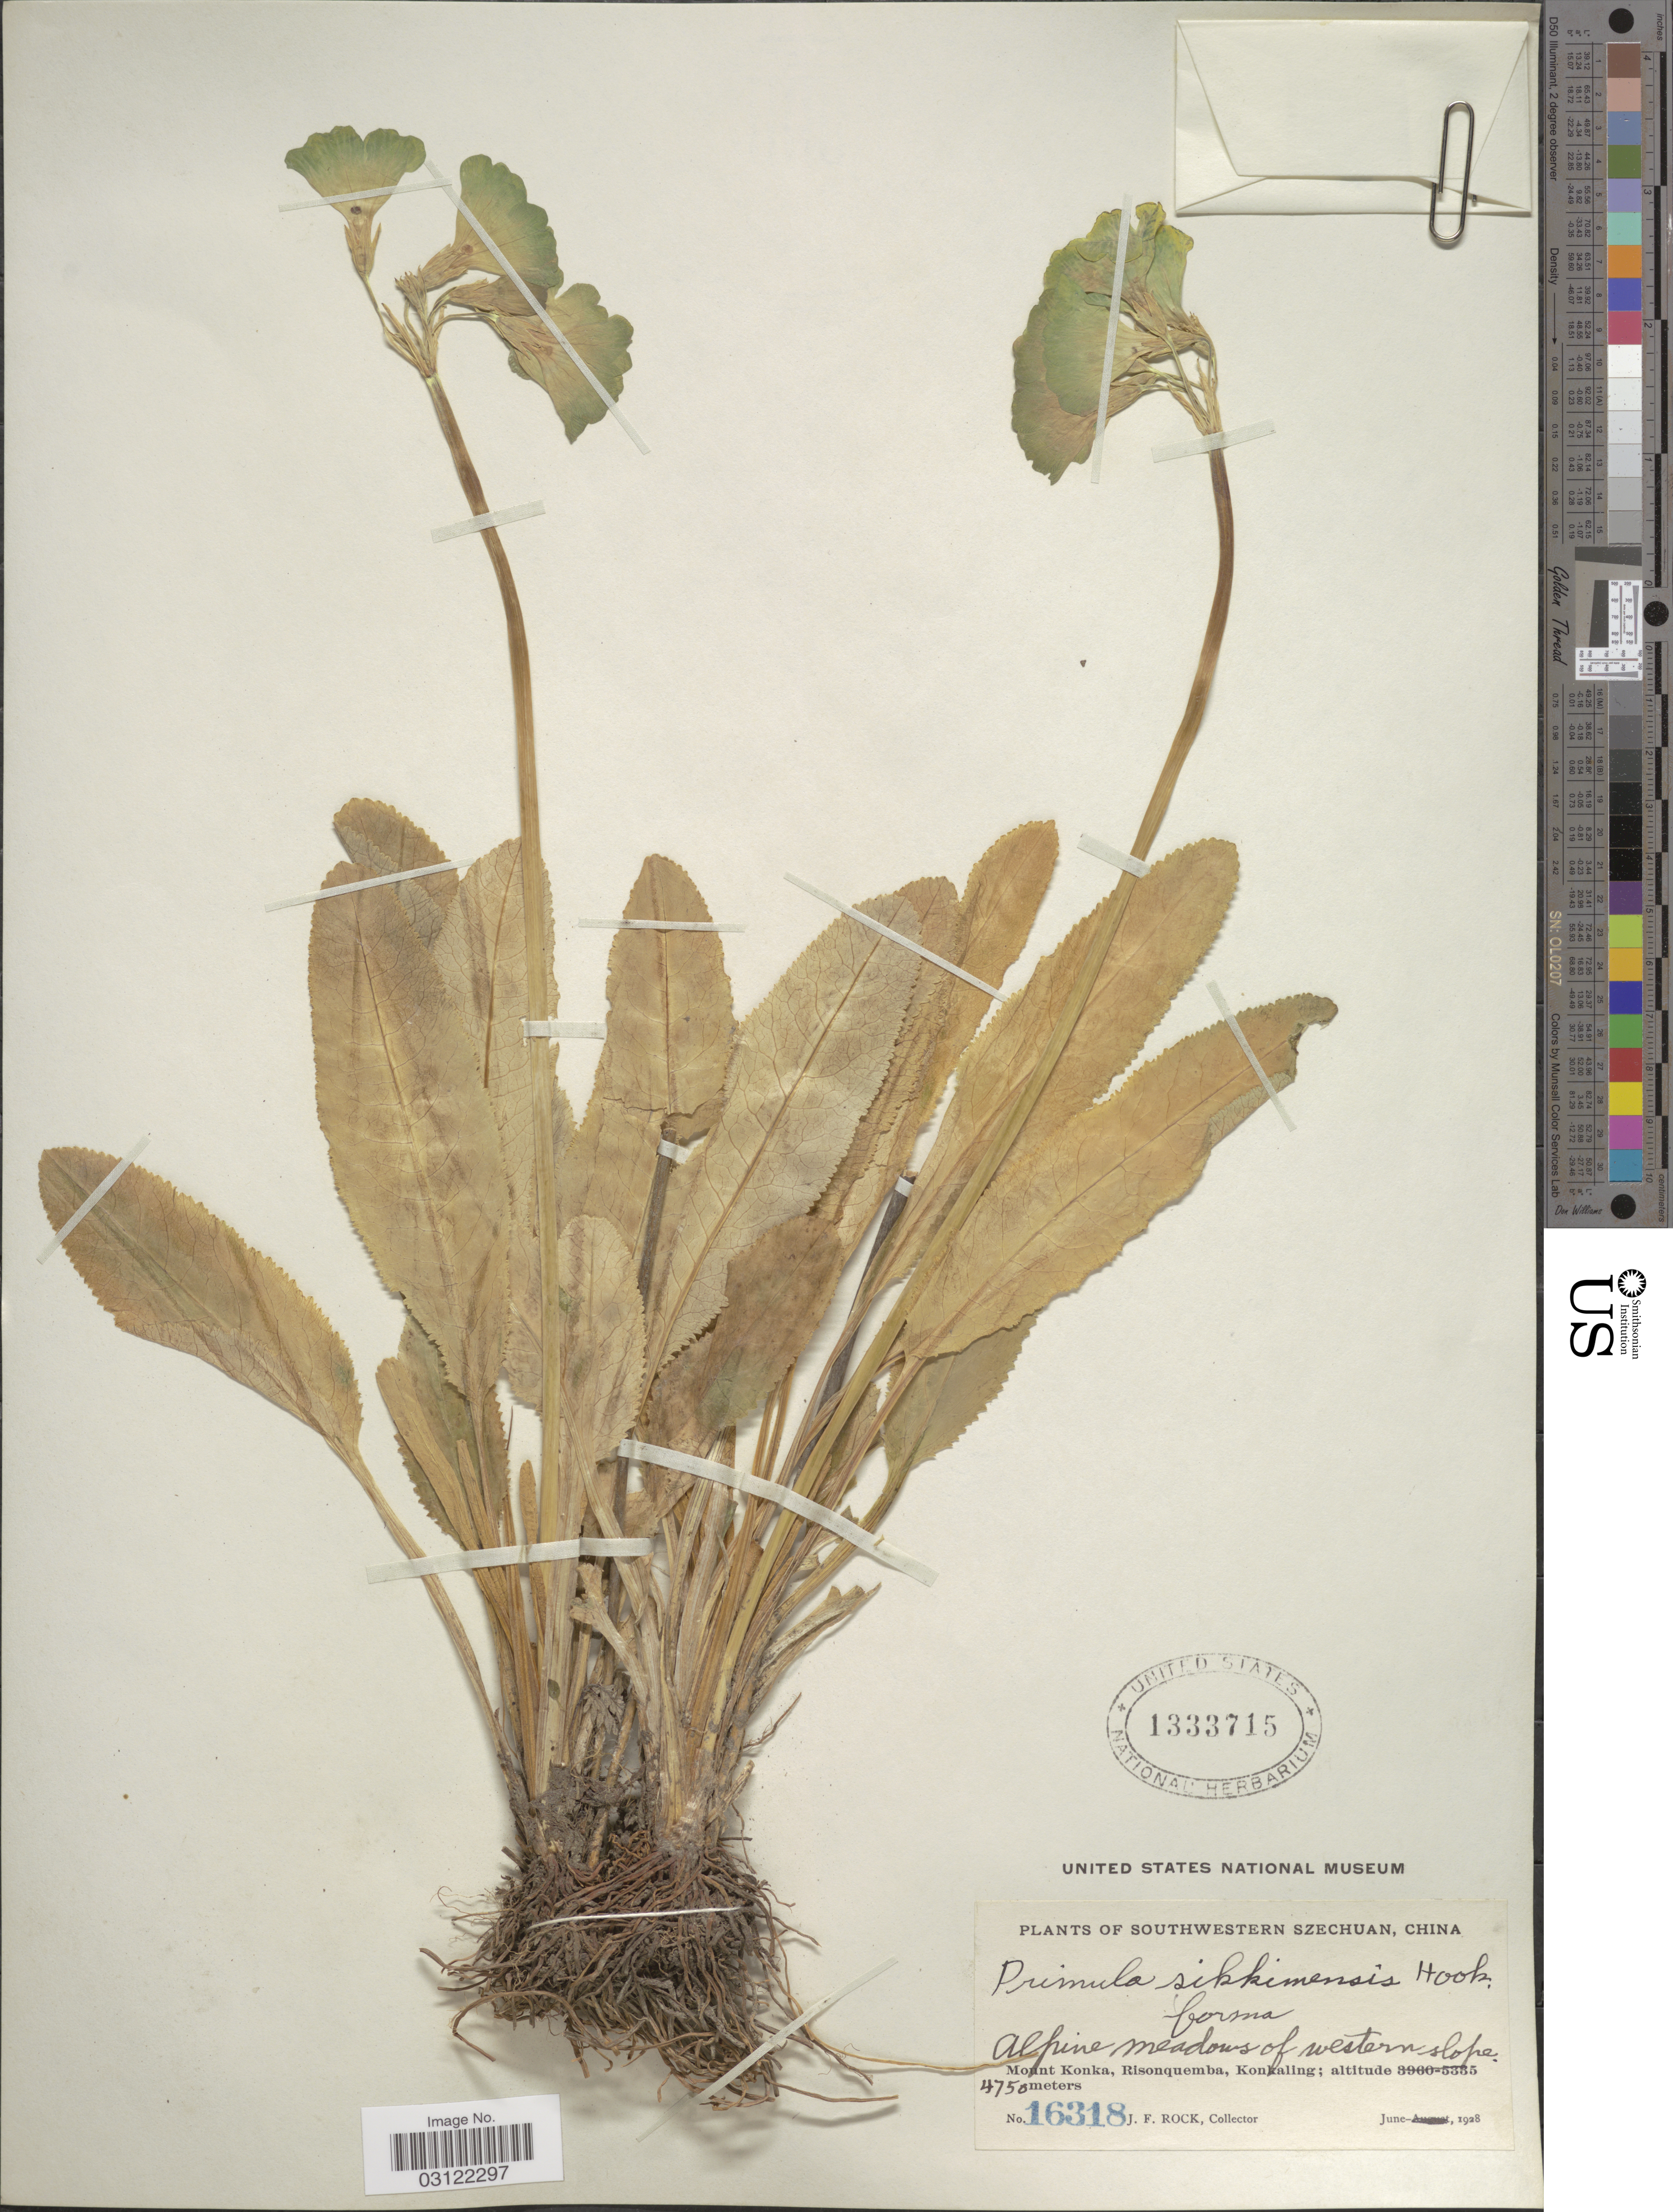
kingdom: Plantae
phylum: Tracheophyta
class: Magnoliopsida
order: Ericales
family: Primulaceae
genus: Primula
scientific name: Primula sikkimensis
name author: Hook.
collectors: J. Rock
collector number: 16318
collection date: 1928-06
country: China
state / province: Sichuan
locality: Southwestern Szechuan. Mount Konka, Risonquemba, Konkaling.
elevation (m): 4750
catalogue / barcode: US 1333715